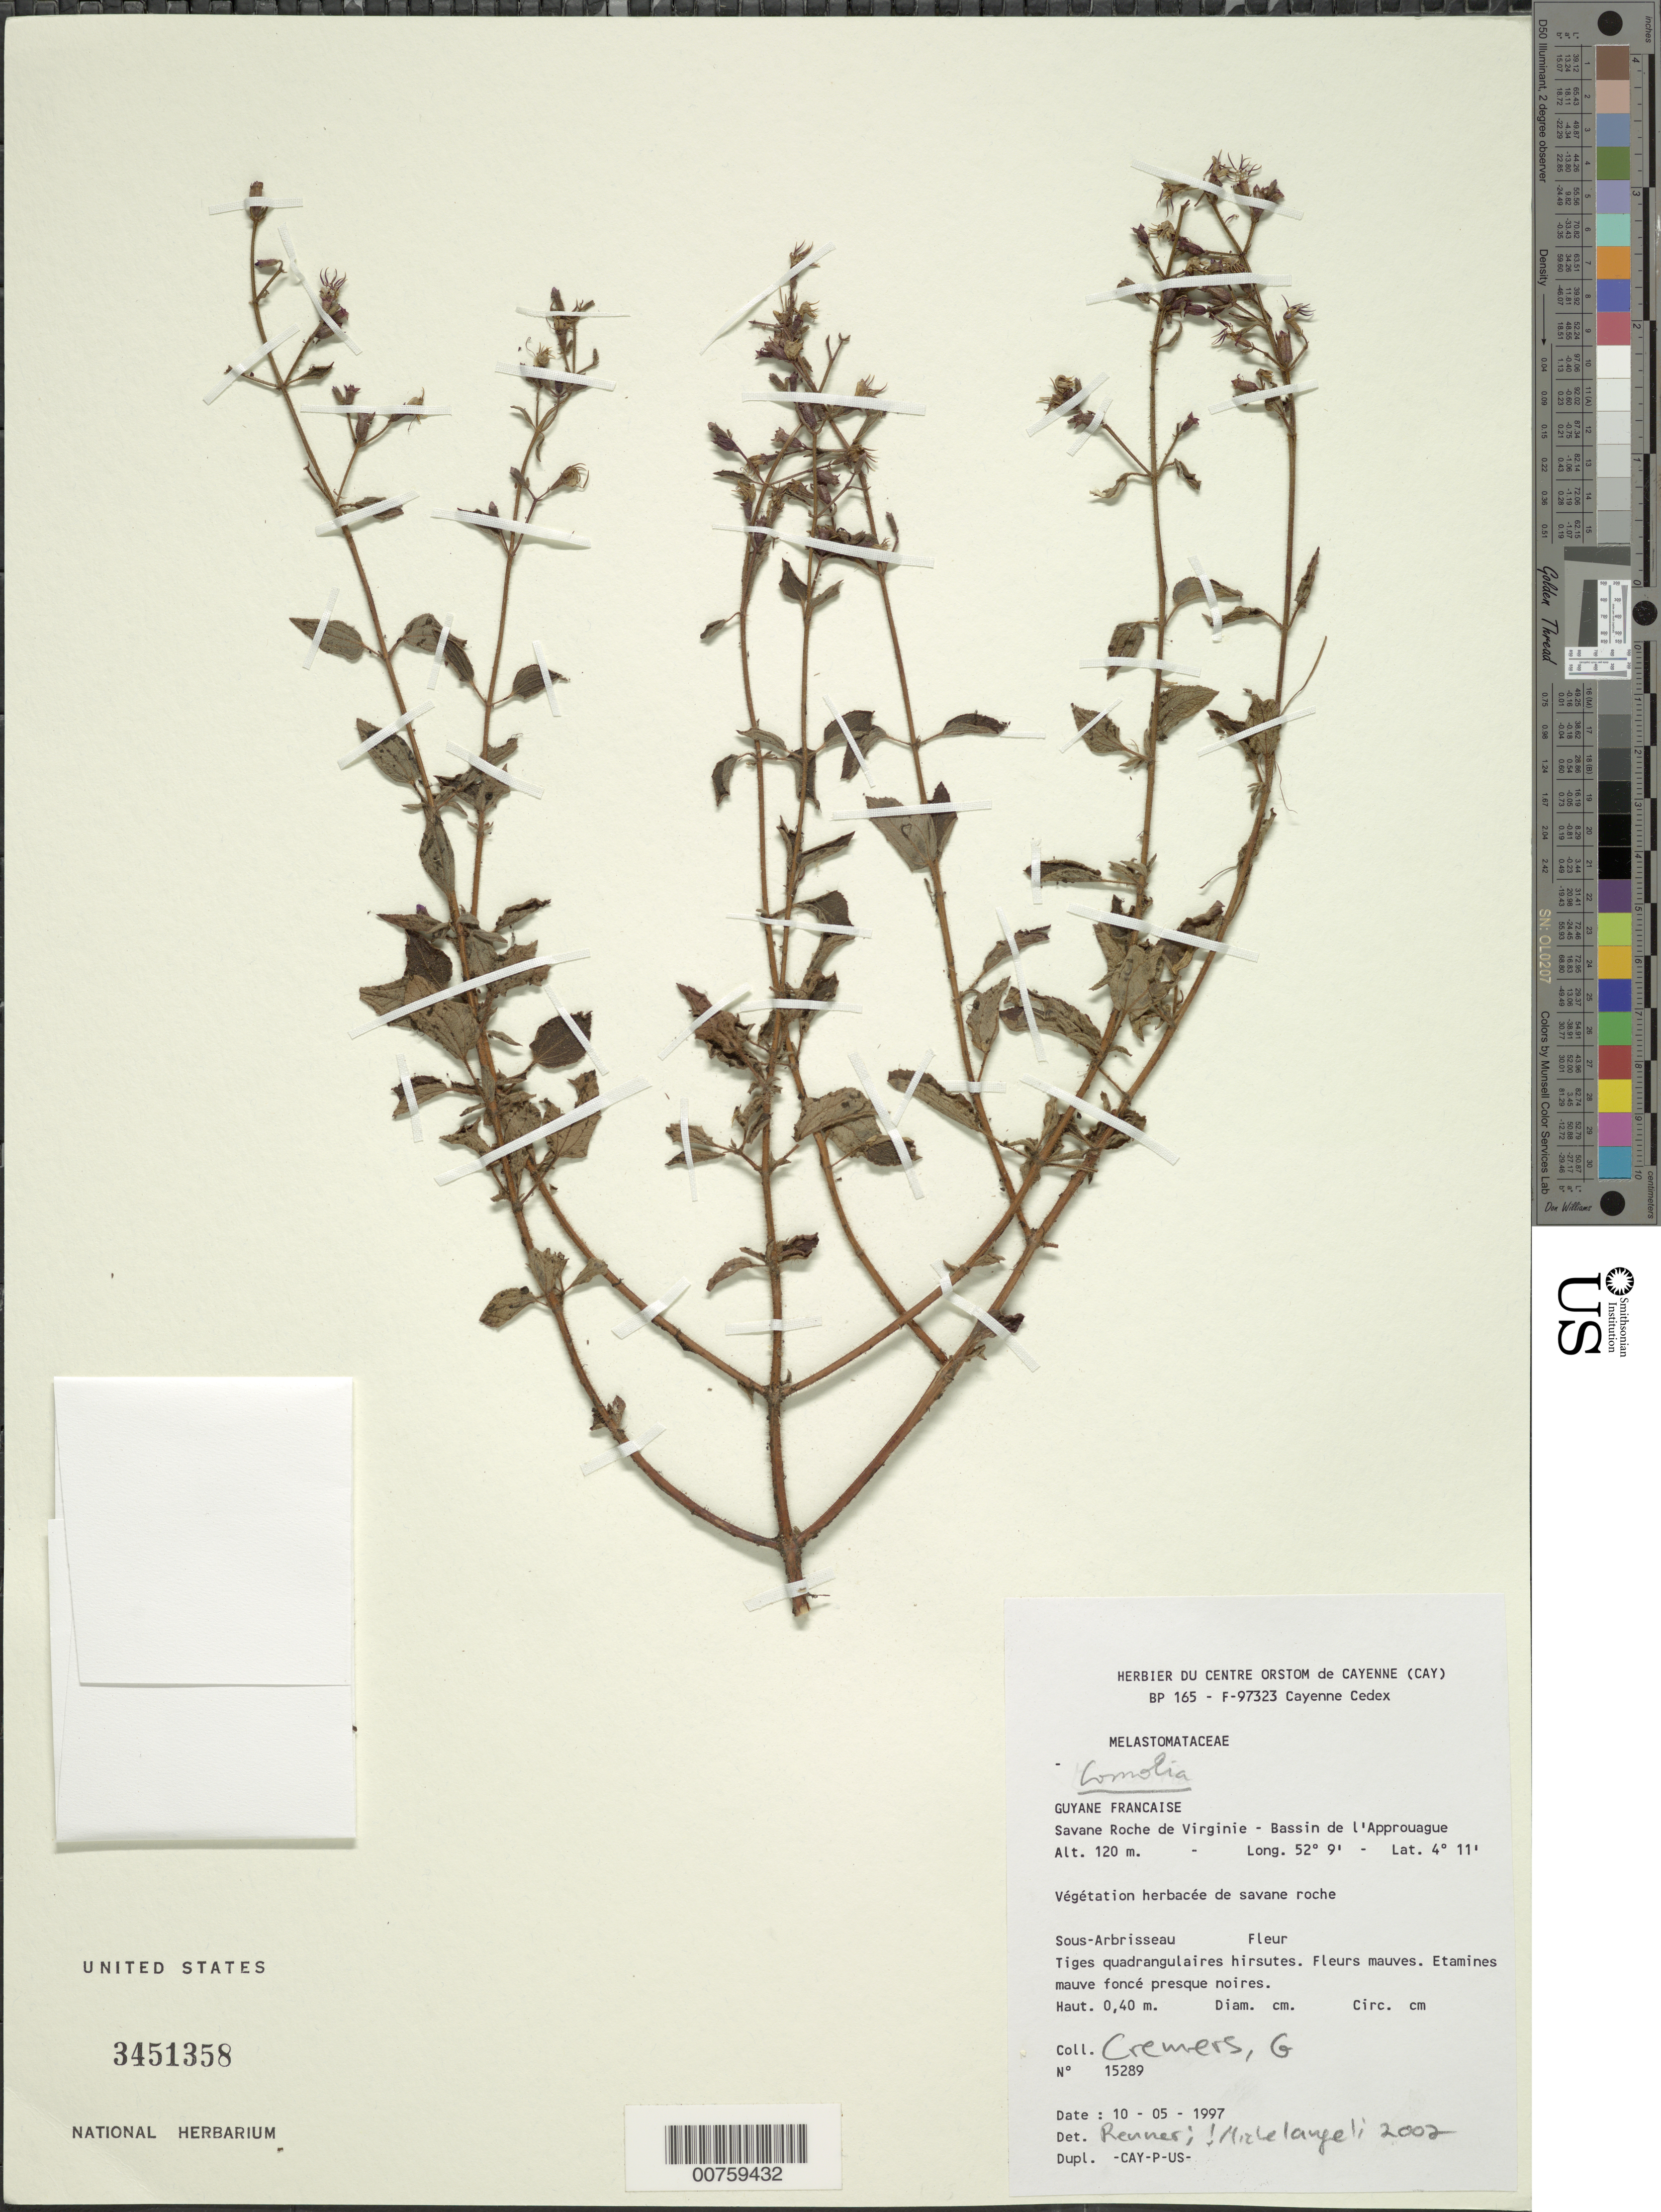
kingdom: Plantae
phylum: Tracheophyta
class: Magnoliopsida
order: Myrtales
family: Melastomataceae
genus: Ernestia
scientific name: Ernestia rubra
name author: Pulle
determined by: Nunes da Silva, Diego, (RB), Jardim Botanico do Rio de Janeiro - Herbario (BRAZIL)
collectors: G. Cremers & J.-J. de Granville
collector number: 15289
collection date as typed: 10-May-97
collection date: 1997-05-10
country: French Guiana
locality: Savane Roche de Virginie, Bassin de l'Approuague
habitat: Vegetation herbacée de savane roche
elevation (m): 120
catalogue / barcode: US 3451358